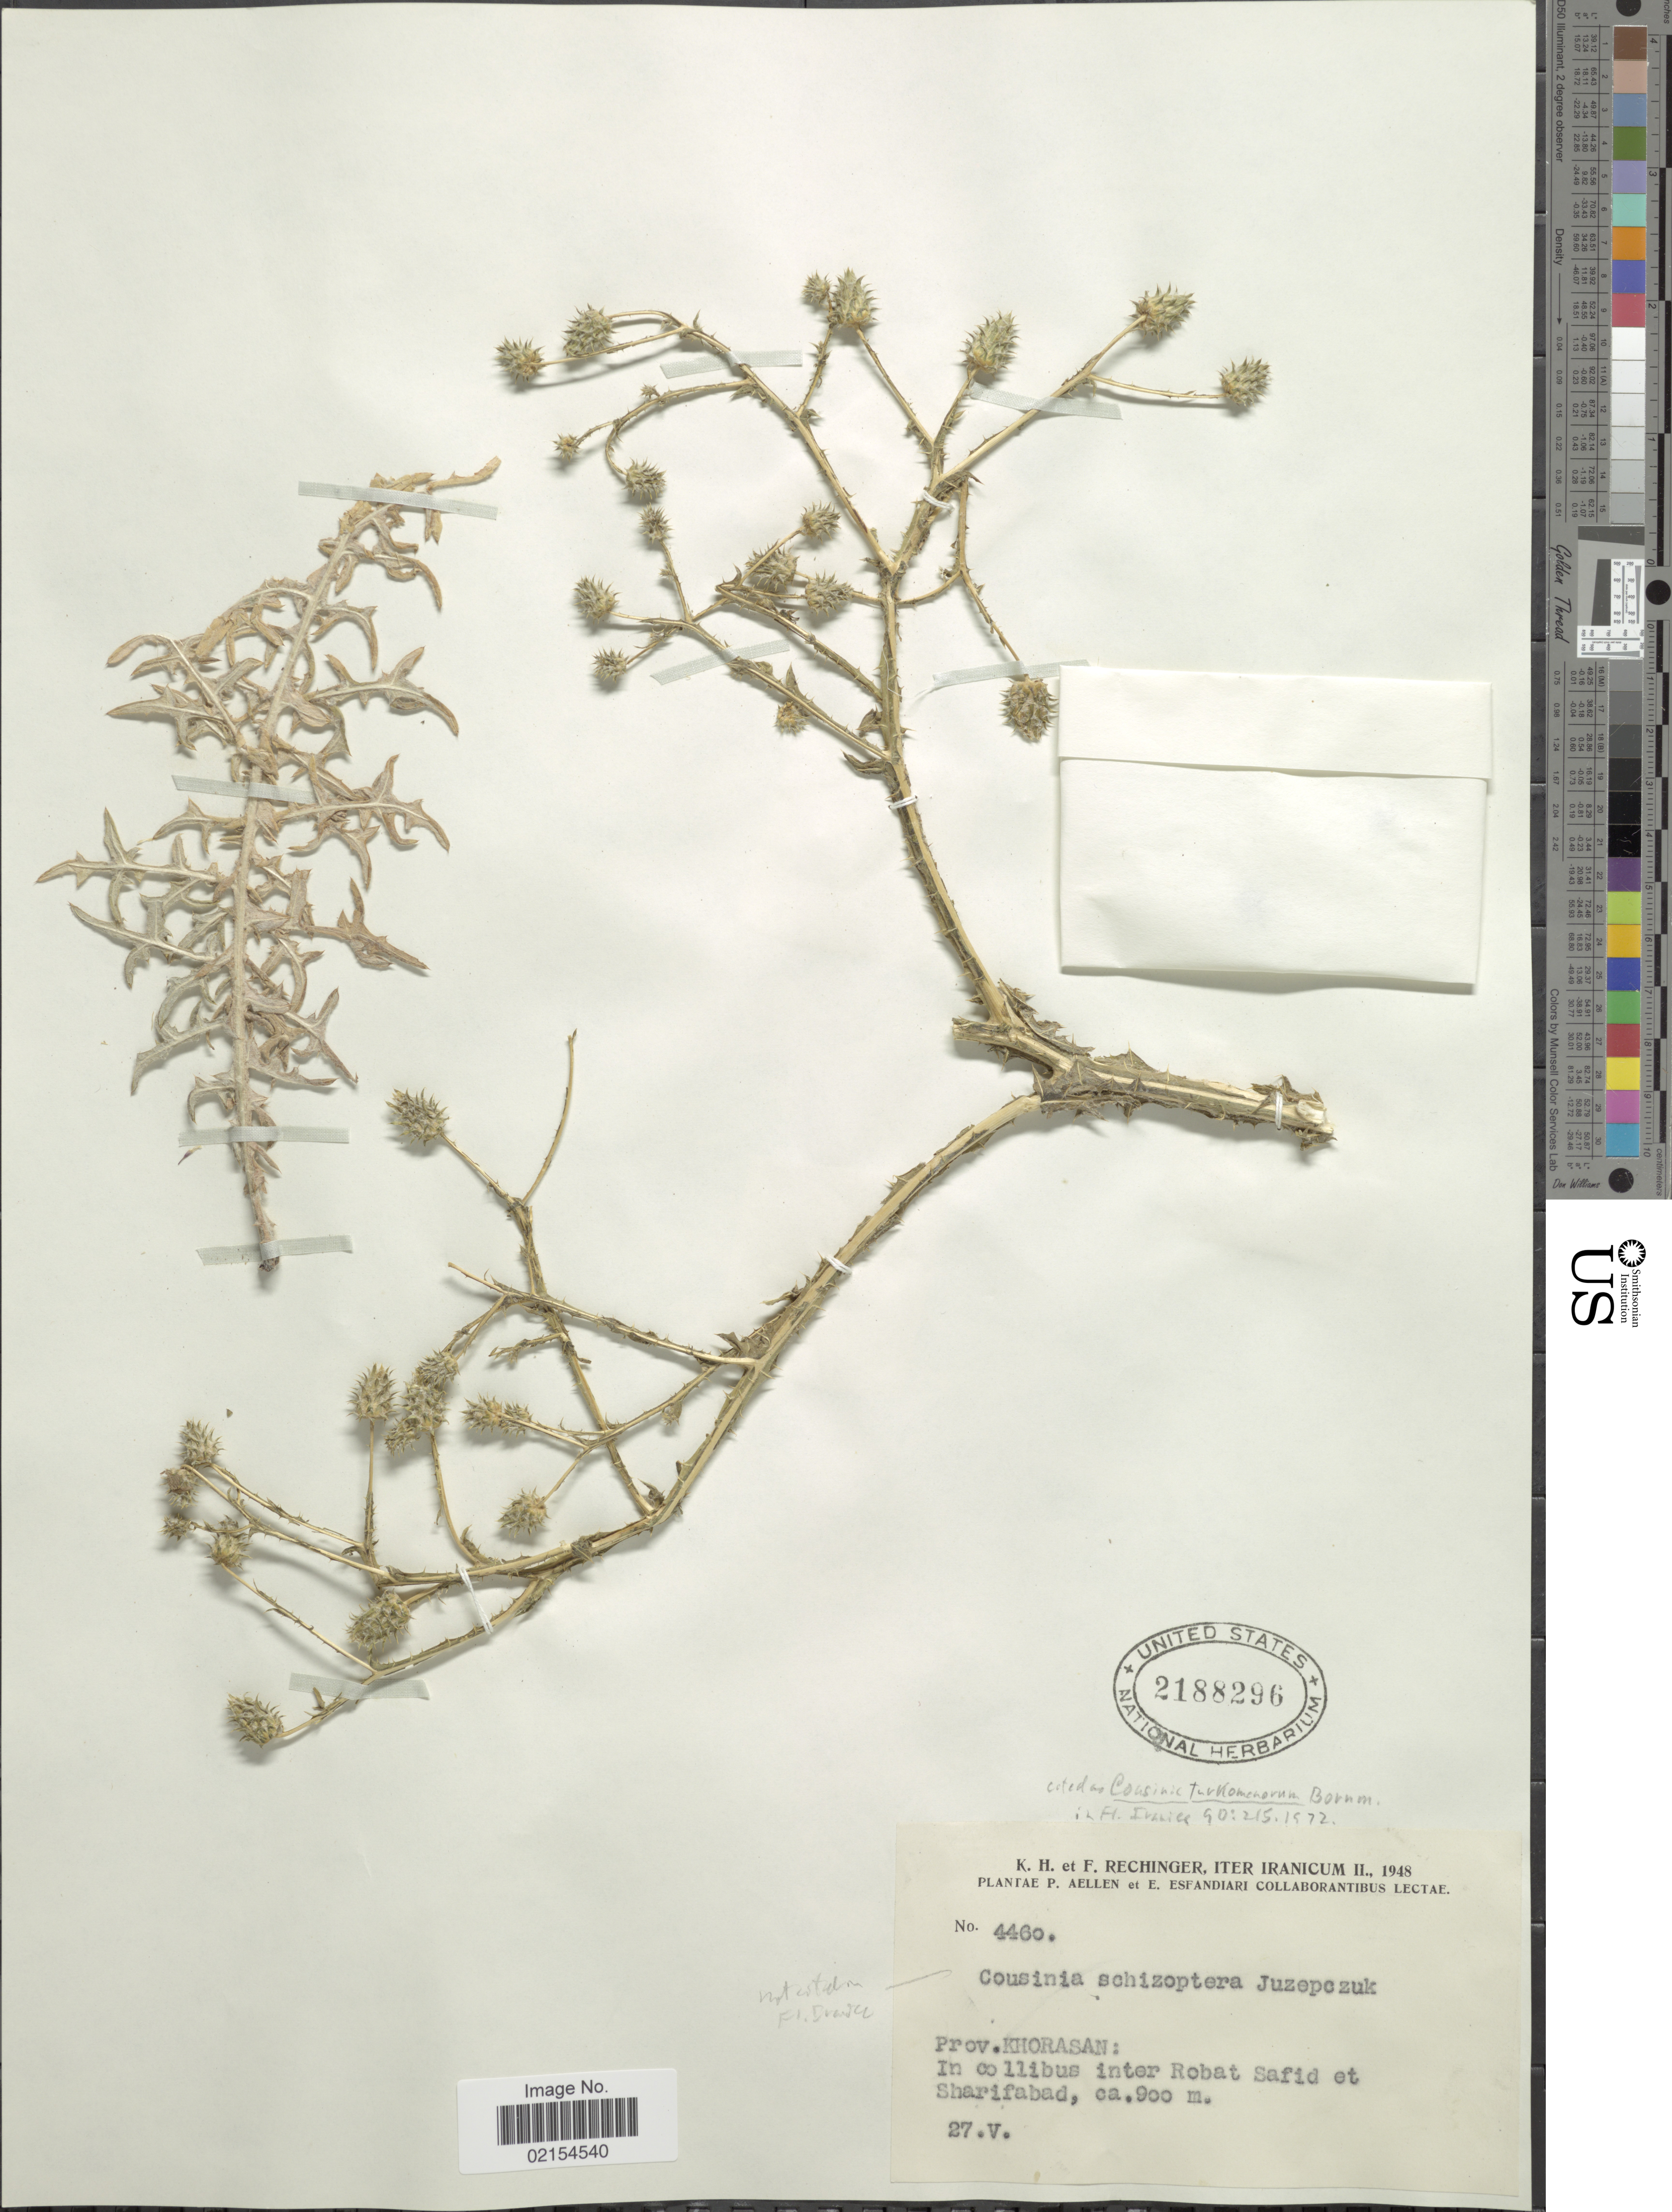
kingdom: Plantae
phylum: Tracheophyta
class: Magnoliopsida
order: Asterales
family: Asteraceae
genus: Cousinia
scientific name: Cousinia turkmenorum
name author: Bornm.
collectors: K. H. Rechinger & F. Rechinger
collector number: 4460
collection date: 1948-05-27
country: Iran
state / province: Khorasan [obsolete]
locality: Prov. Khorasan: In collibus inter Robat Safid et Sharifabad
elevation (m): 900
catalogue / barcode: US 2188296